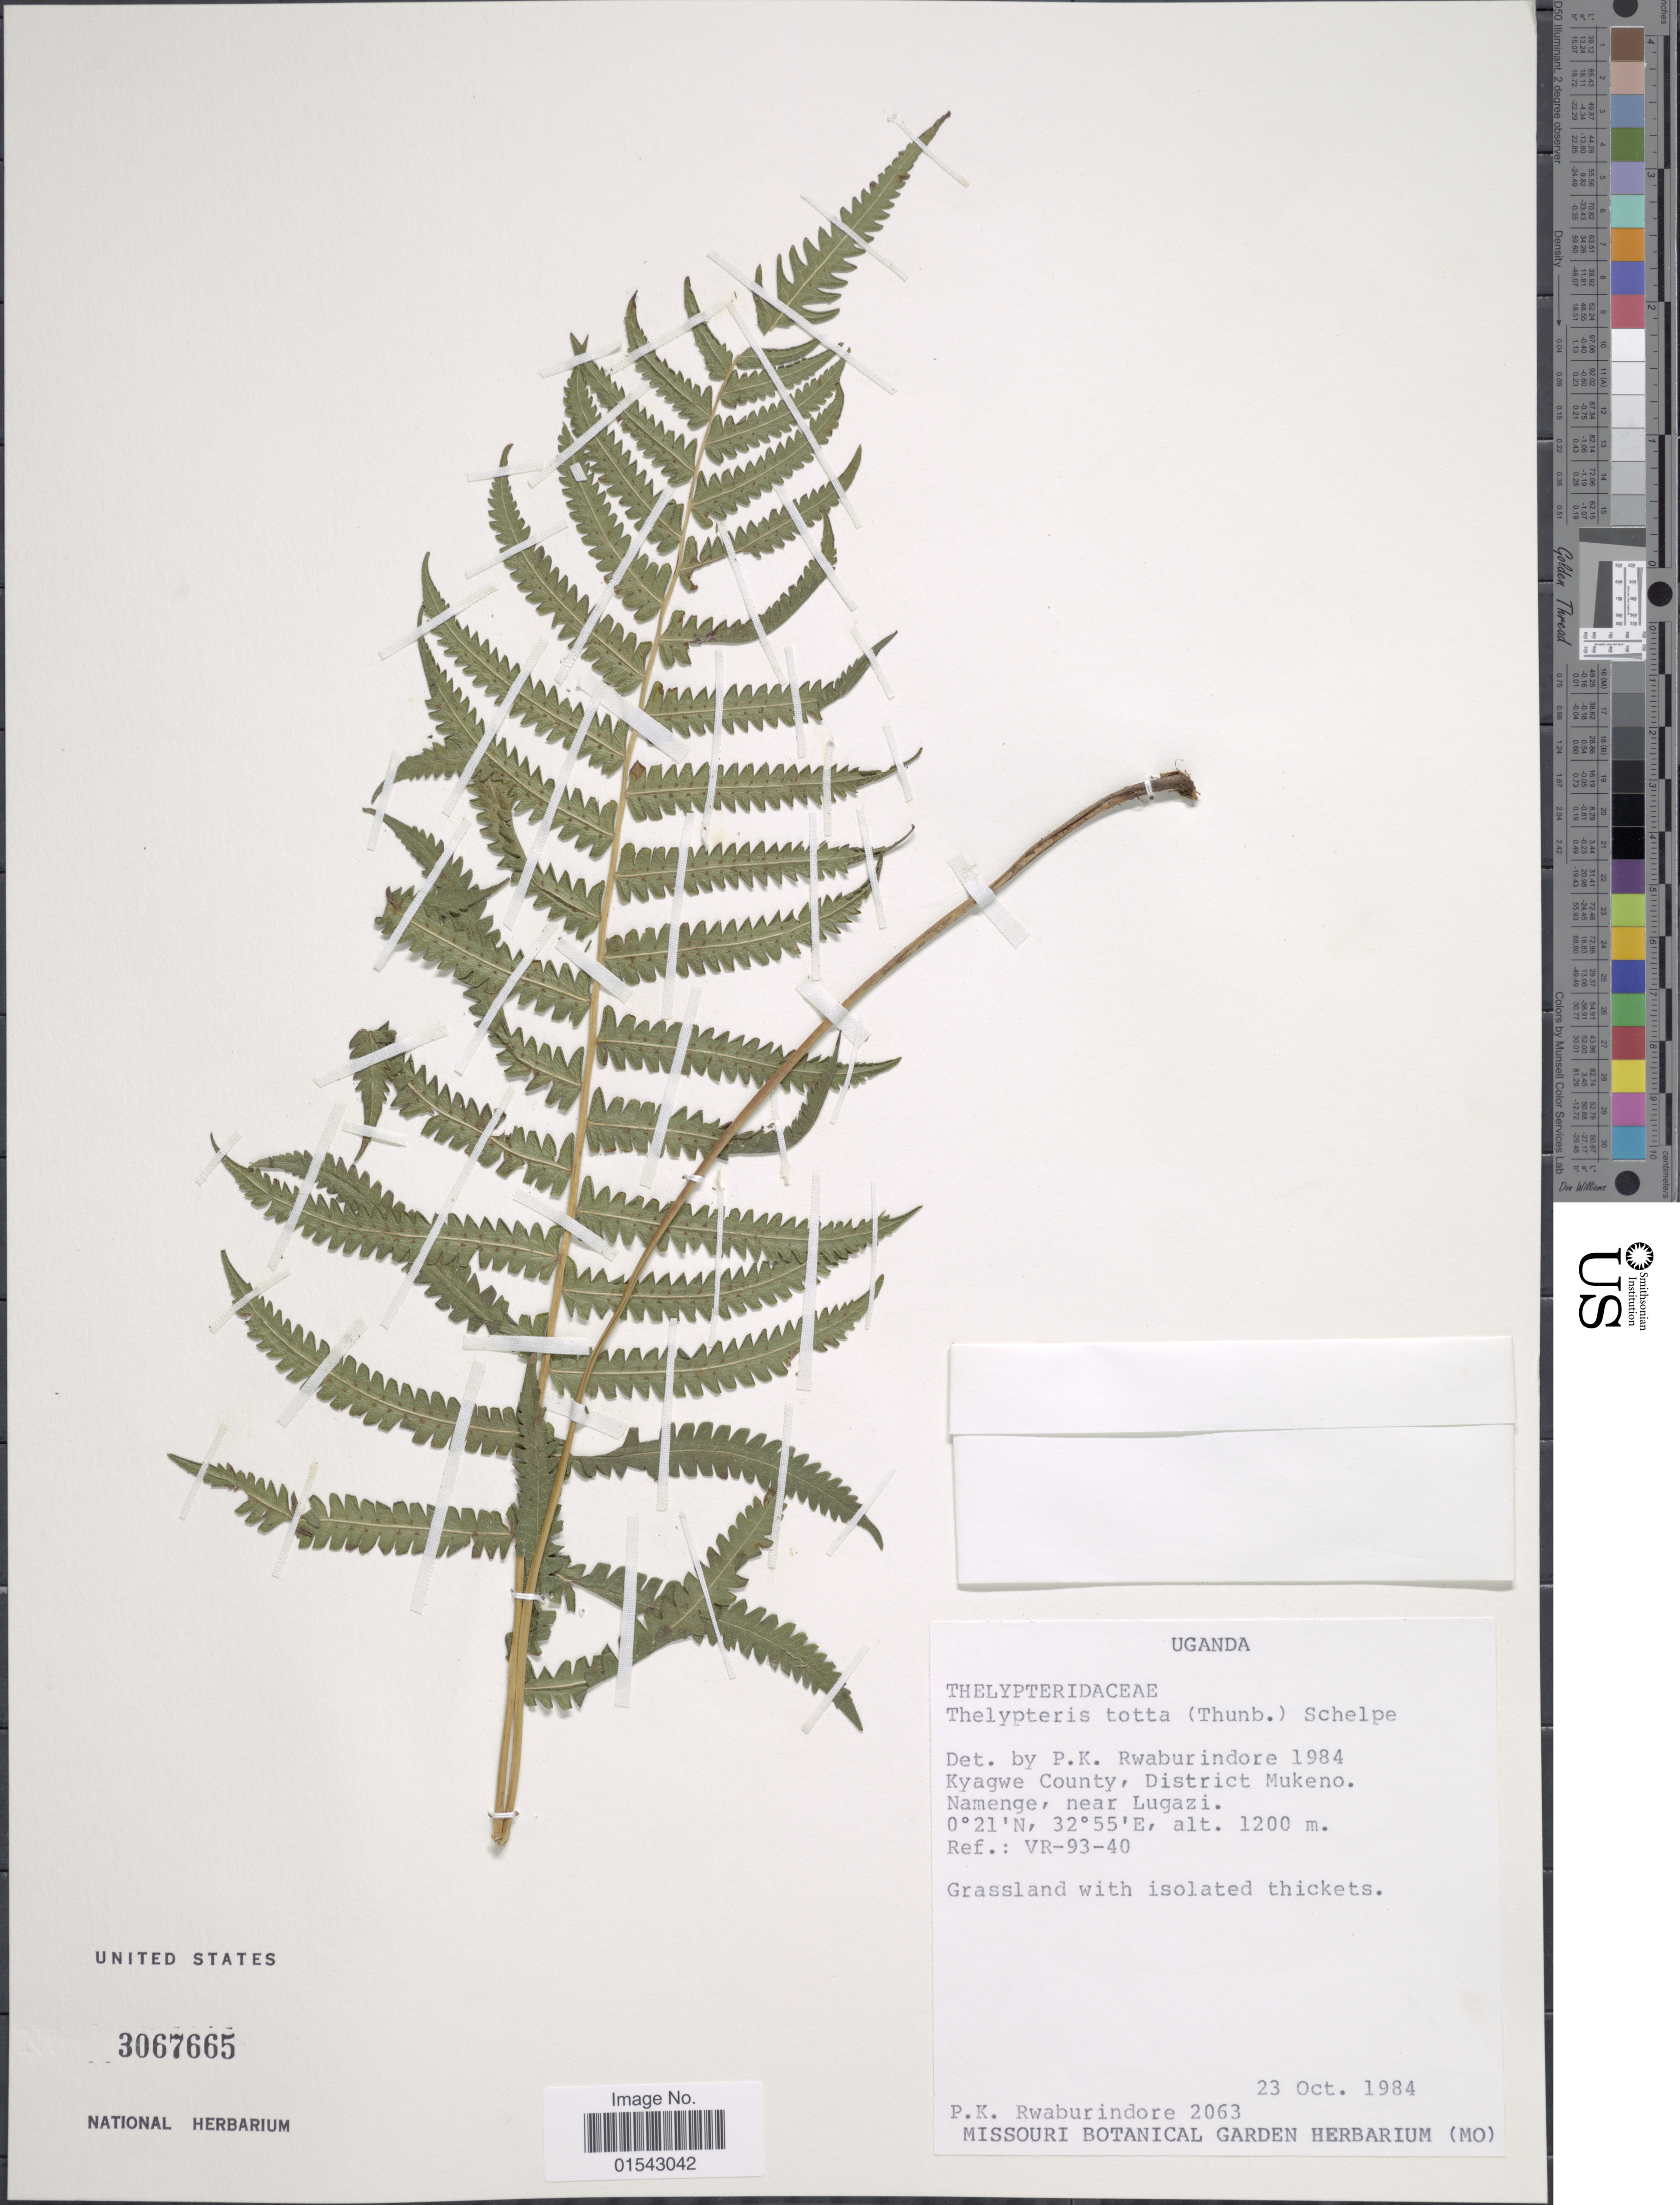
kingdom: Plantae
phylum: Tracheophyta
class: Polypodiopsida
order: Polypodiales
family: Thelypteridaceae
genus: Cyclosorus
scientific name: Cyclosorus interruptus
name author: (Willd.) H. Itô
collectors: P. Rwaburindore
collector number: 2063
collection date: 1984-10-23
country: Uganda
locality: Uganda, Kyagwe County, District Mukeno, Namenge, near Lugazi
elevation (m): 1200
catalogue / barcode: US 3067665